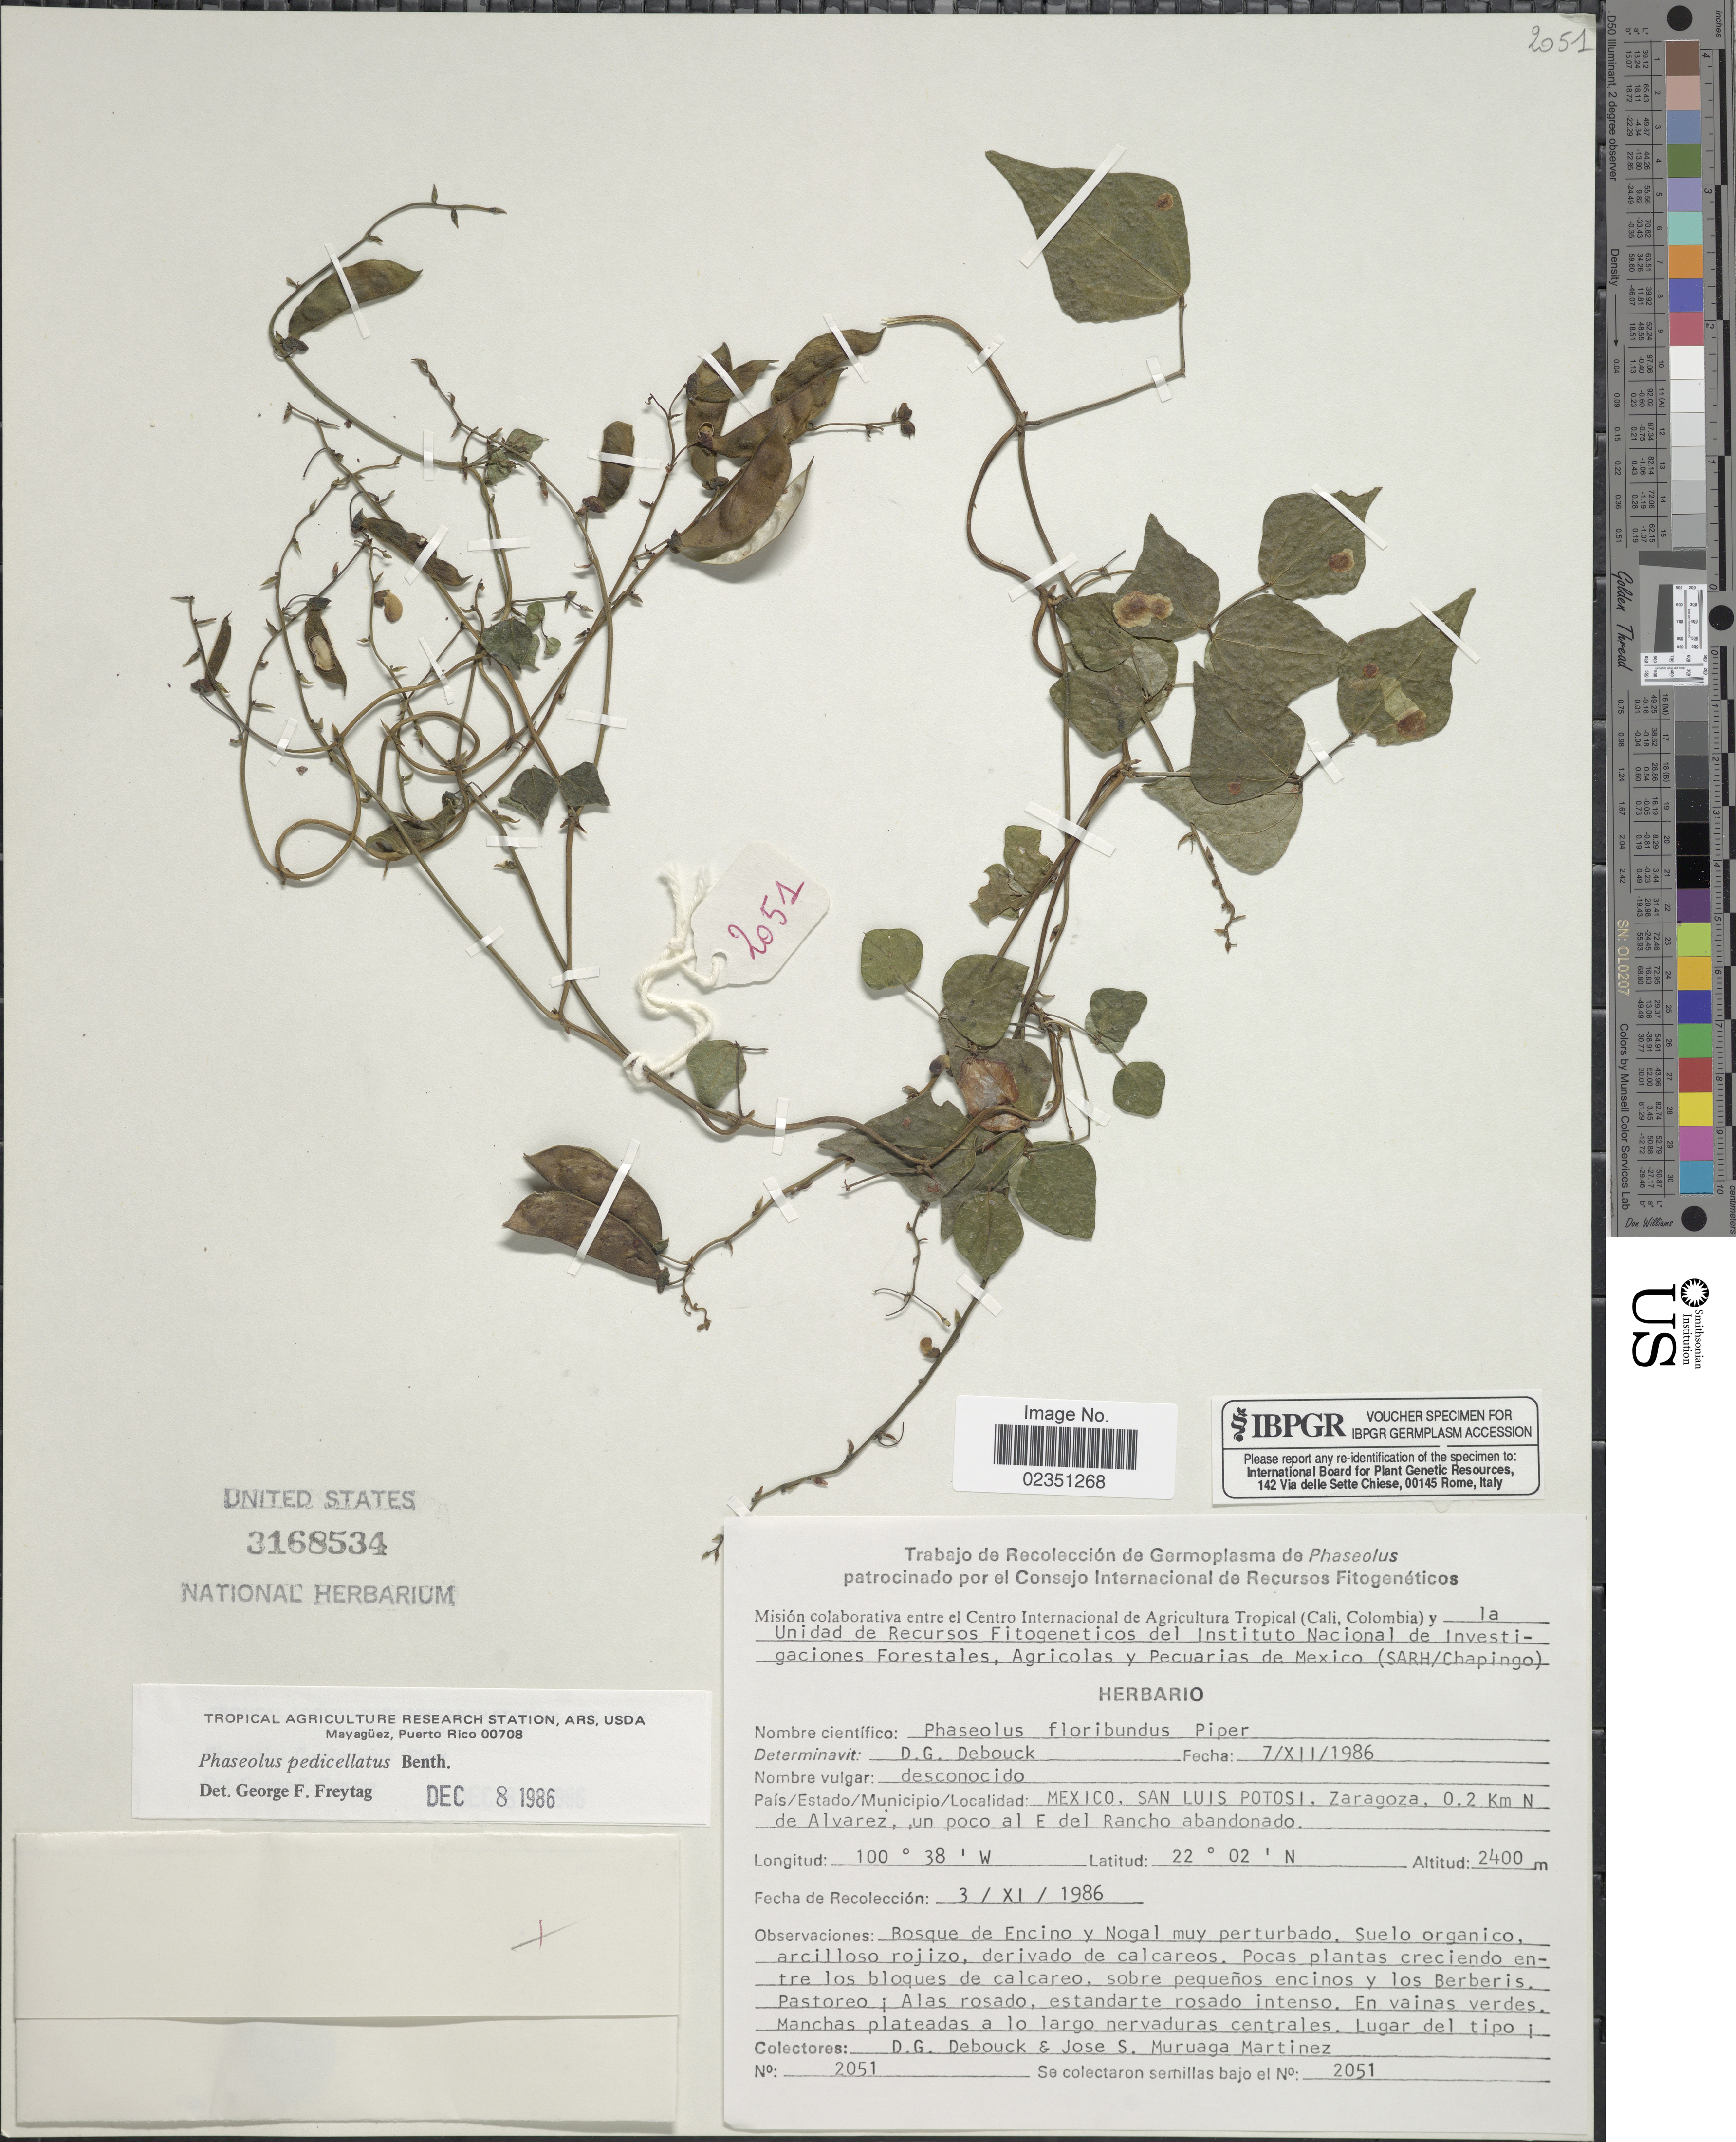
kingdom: Plantae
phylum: Tracheophyta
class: Magnoliopsida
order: Fabales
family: Fabaceae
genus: Phaseolus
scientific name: Phaseolus pedicellatus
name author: Benth.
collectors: D. Debouck & J. Muruaga Martinez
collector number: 2051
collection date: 1986-11-03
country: Mexico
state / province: San Luis Potosí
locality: Zaragoza, 0.2 Km N de Alvarez, un poco al E del Rancho abandonado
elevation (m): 2400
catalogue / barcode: US 3168534